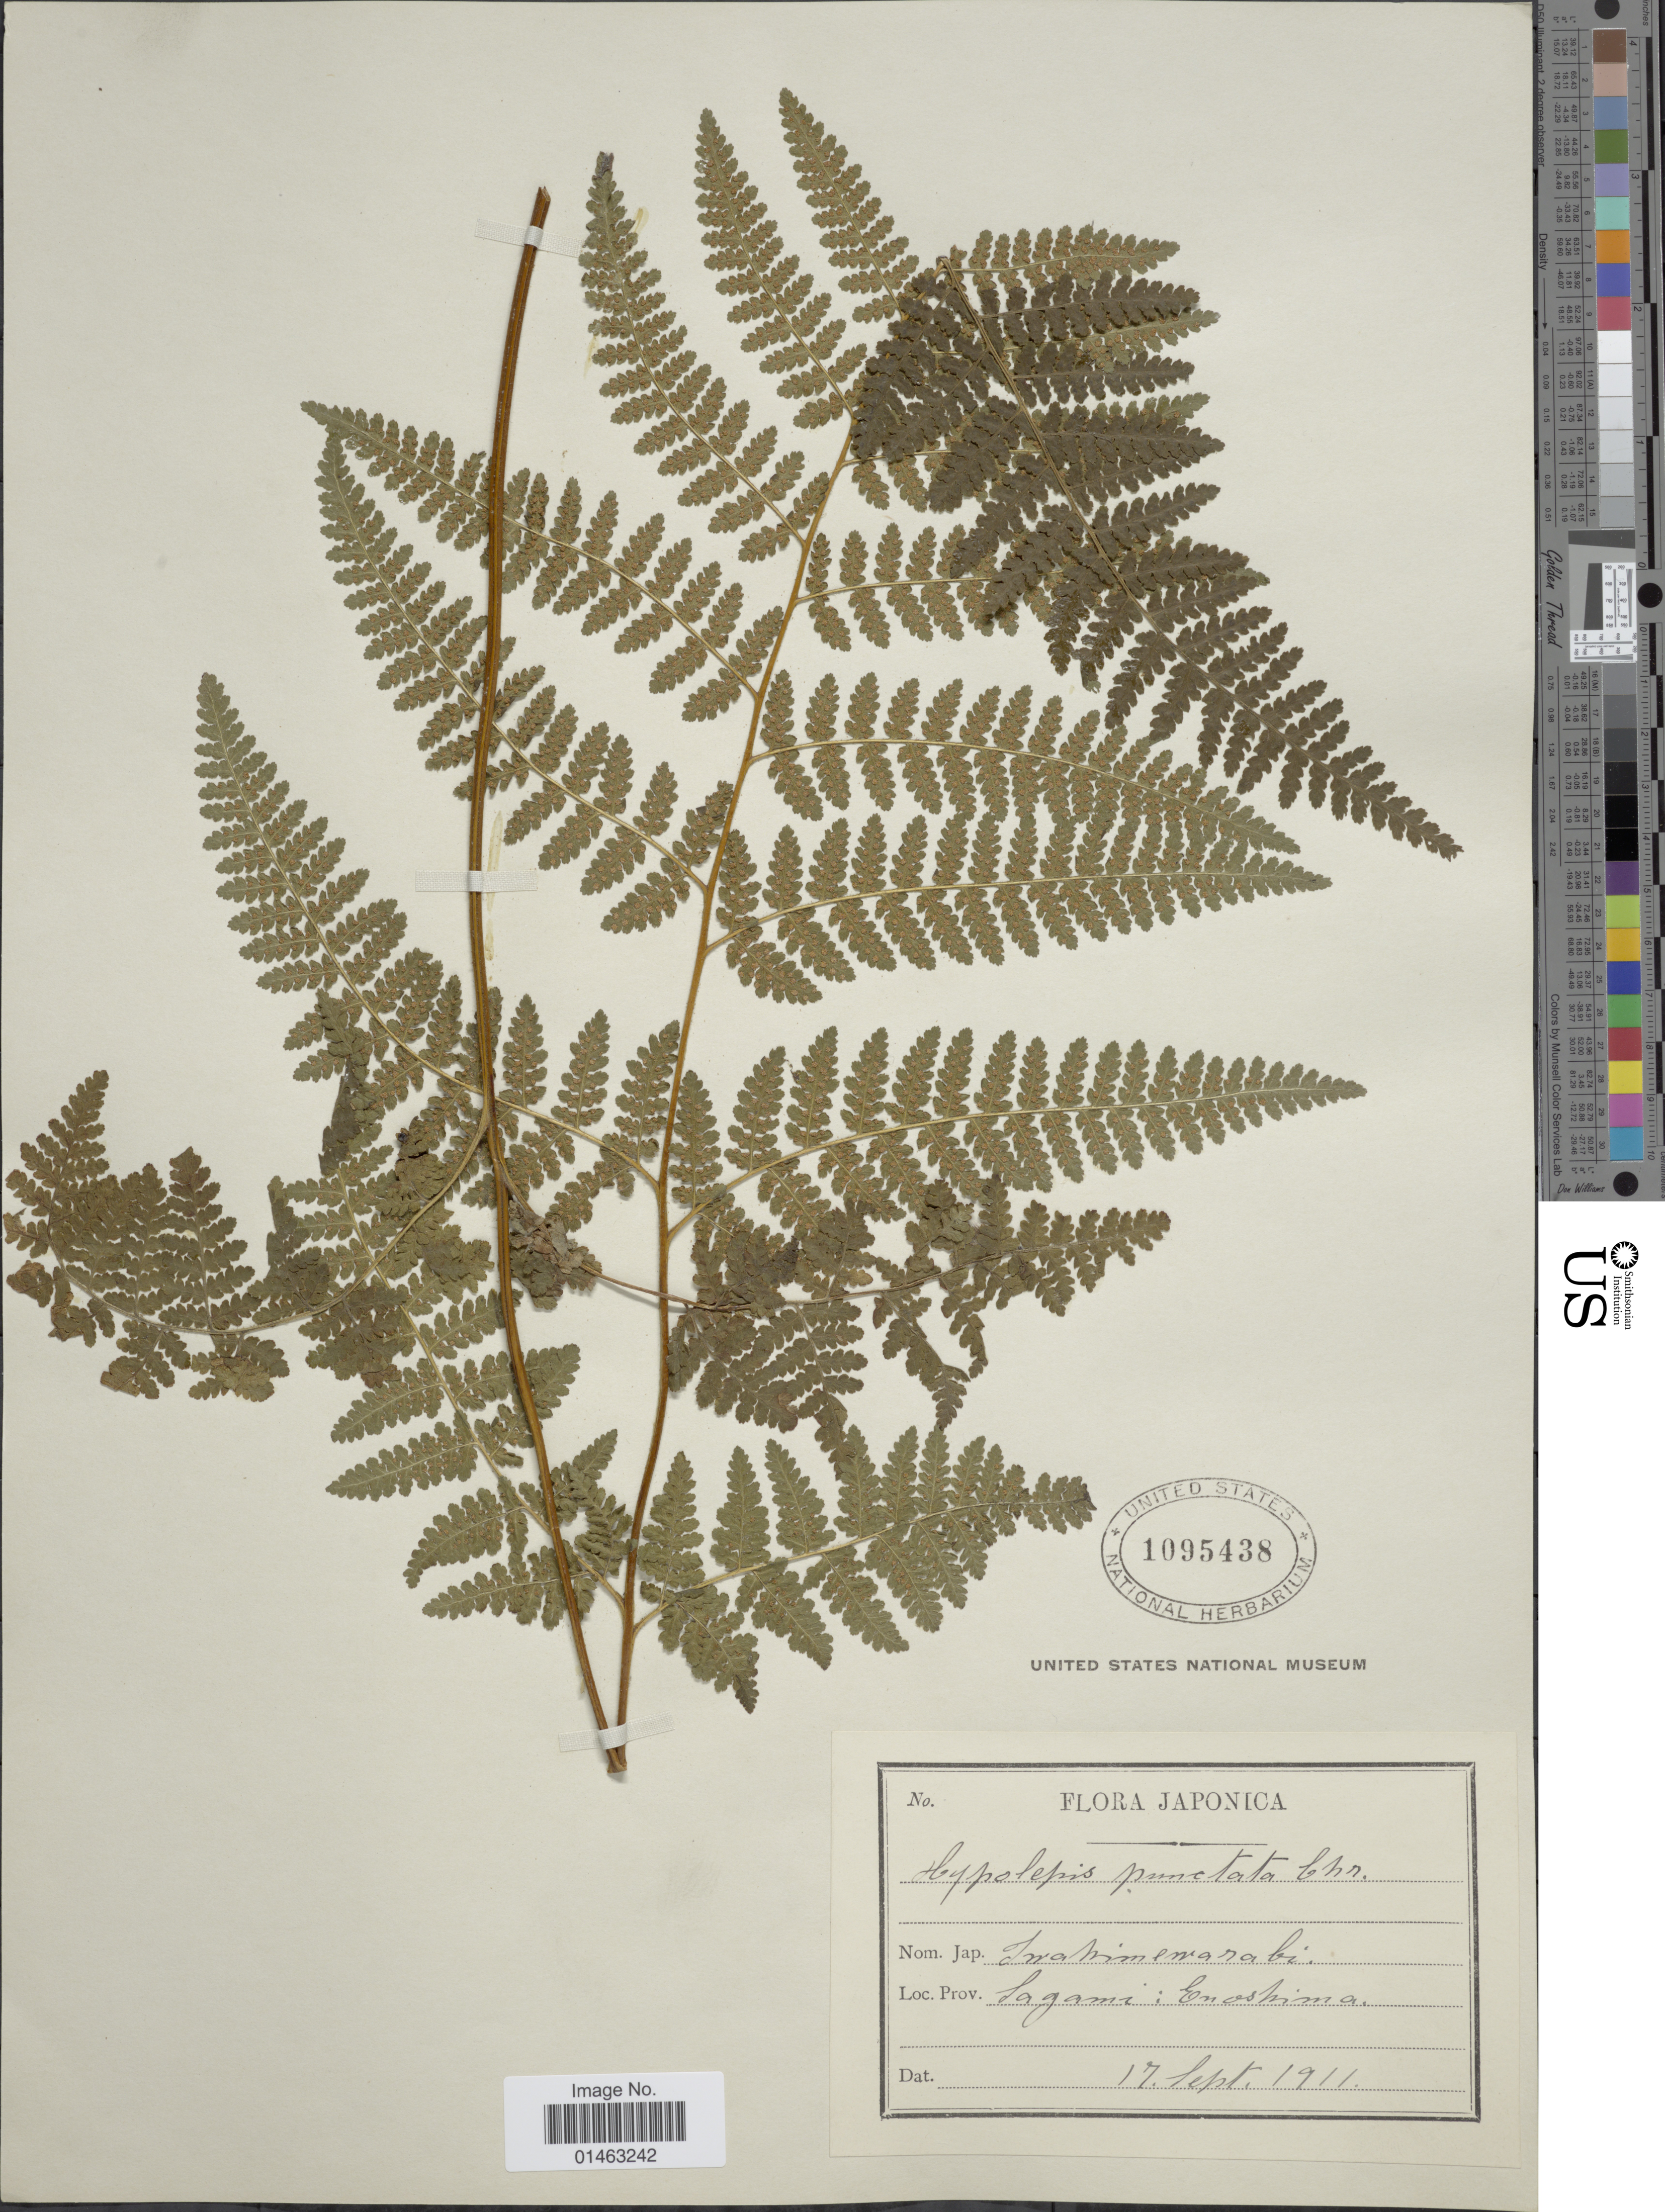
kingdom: Plantae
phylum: Tracheophyta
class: Polypodiopsida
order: Polypodiales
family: Dennstaedtiaceae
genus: Hypolepis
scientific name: Hypolepis punctata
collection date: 1911-09-17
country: Japan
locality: Prov. Sagami: Enoshima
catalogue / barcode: US 1095438